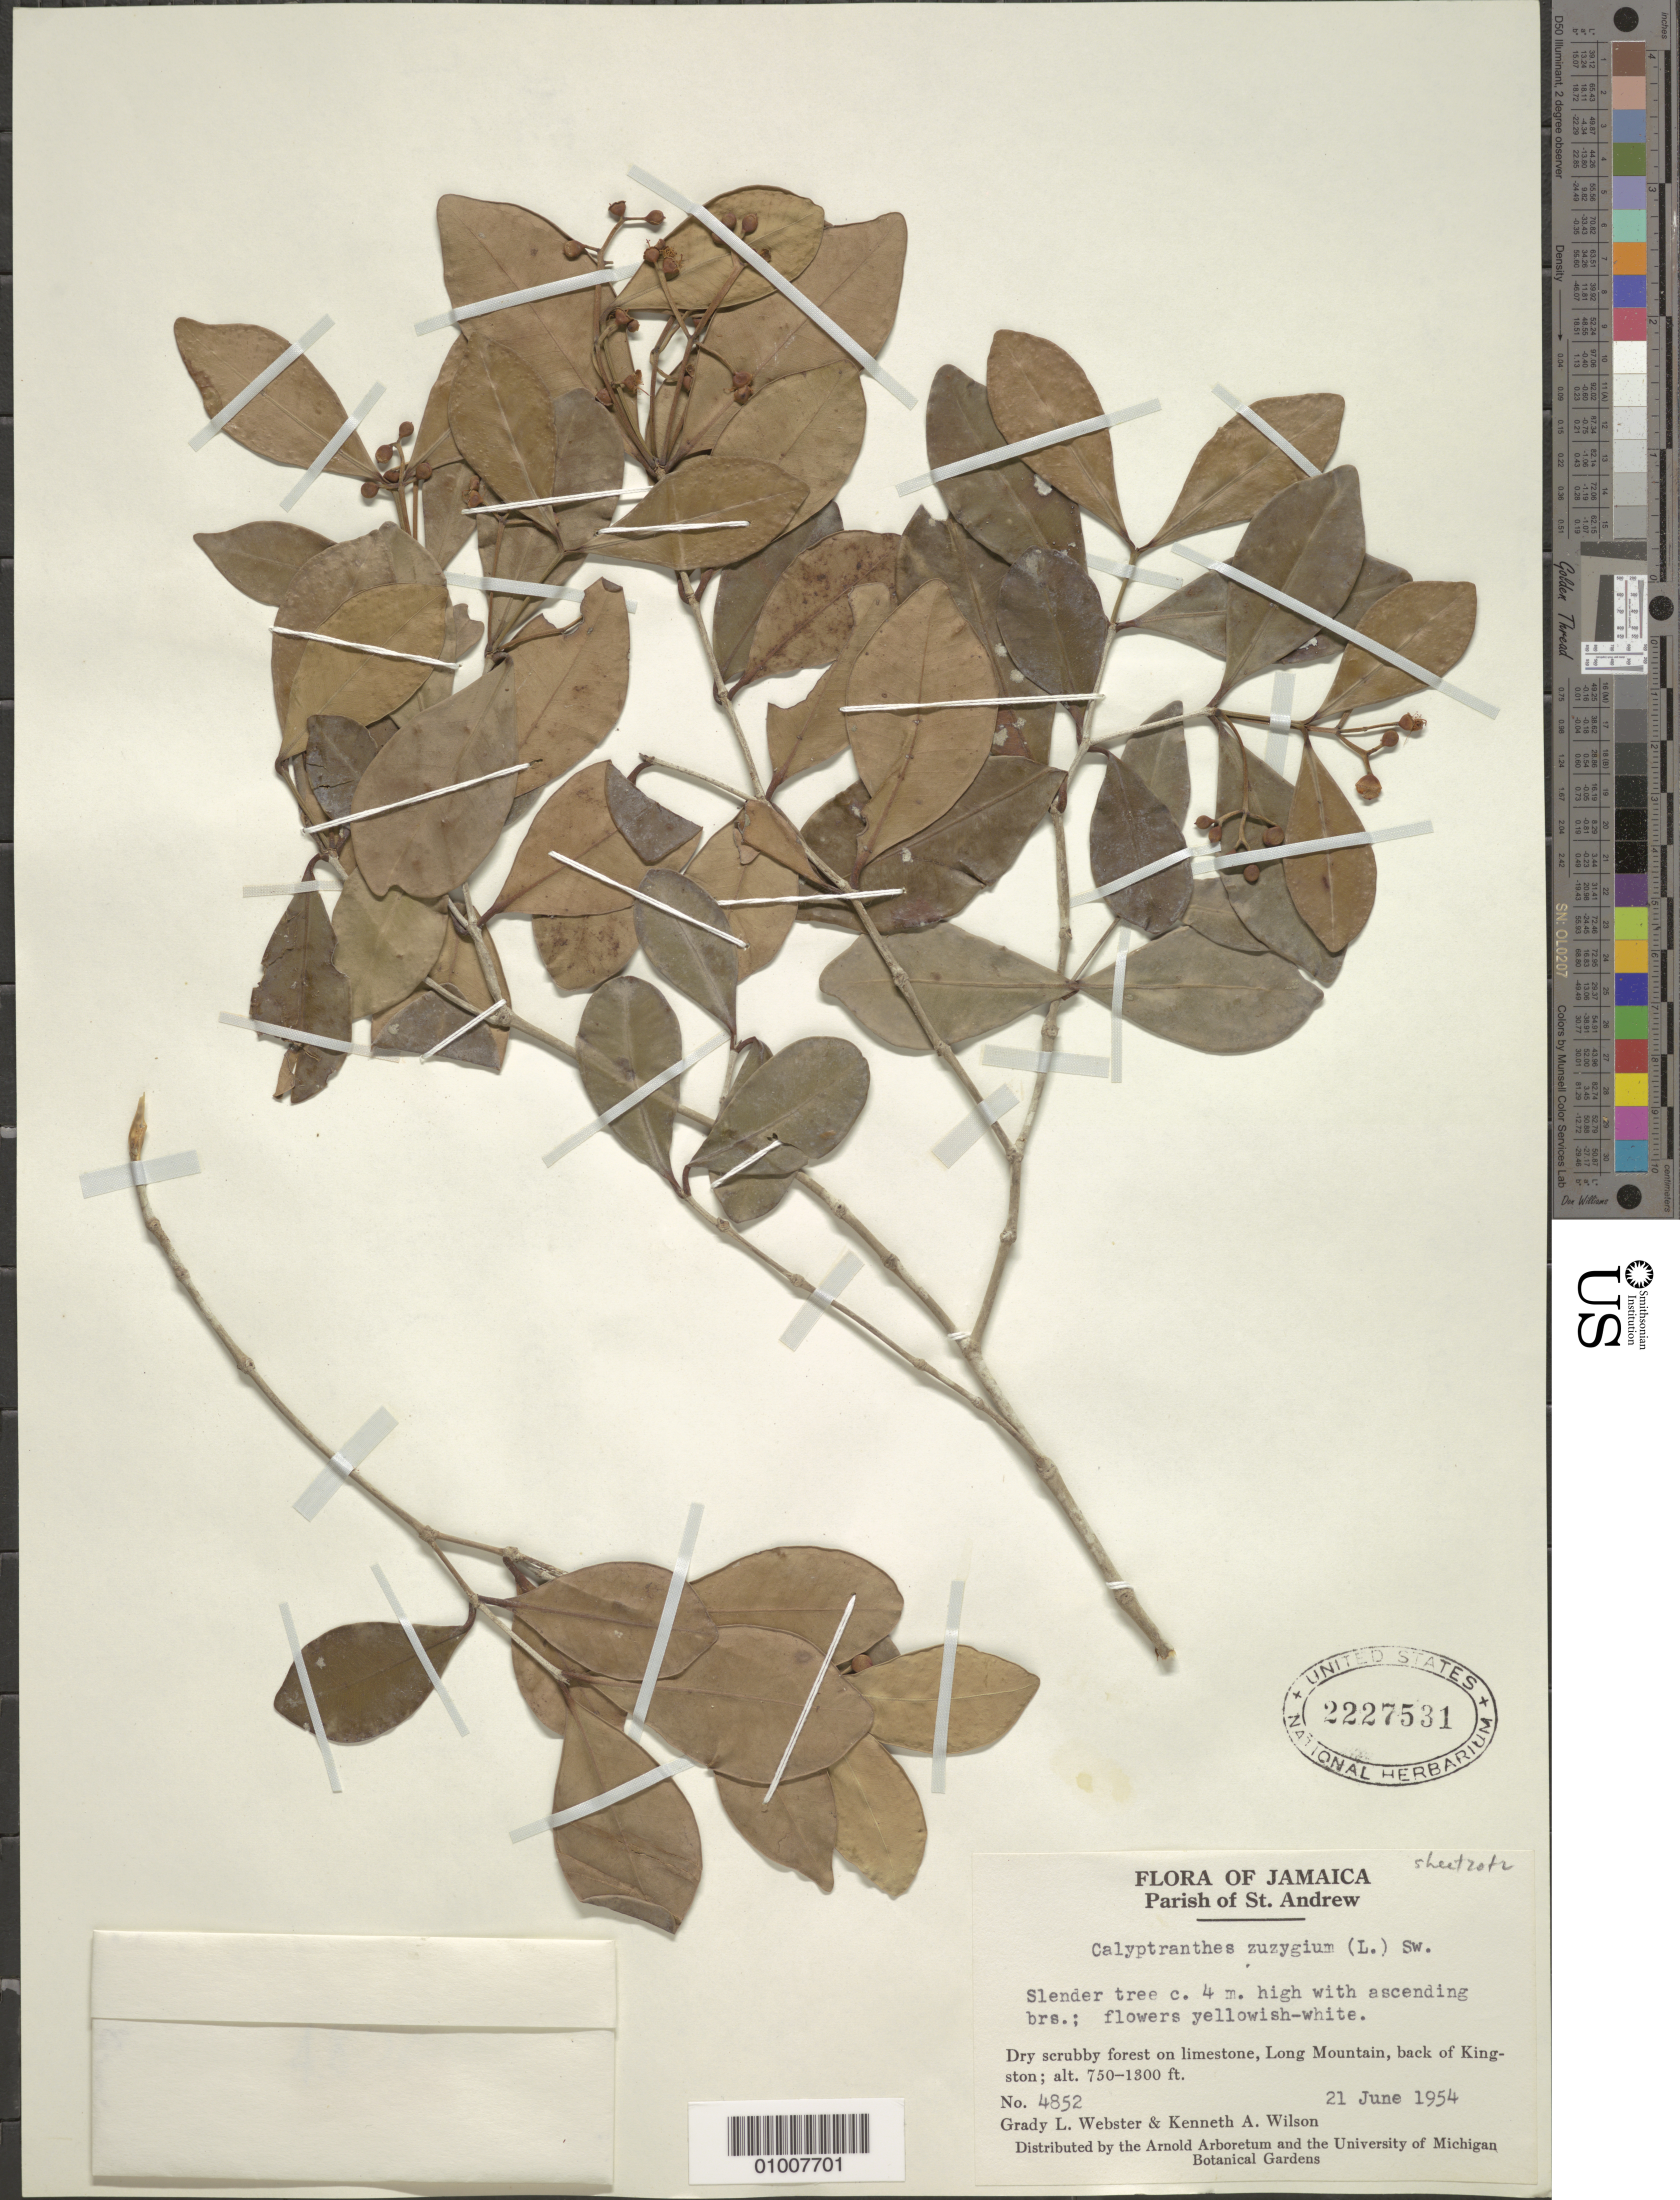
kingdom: Plantae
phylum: Tracheophyta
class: Magnoliopsida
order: Myrtales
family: Myrtaceae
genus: Myrcia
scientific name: Myrcia zuzygium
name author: (L.) A.R. Lourenço & E. Lucas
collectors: G. L. Webster & K. A. Wilson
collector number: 4852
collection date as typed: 21 Jun 1954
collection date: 1954-06-21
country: Jamaica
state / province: Saint Andrew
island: Jamaica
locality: Long Mountain, back of Kingston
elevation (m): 229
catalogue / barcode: US 2227531